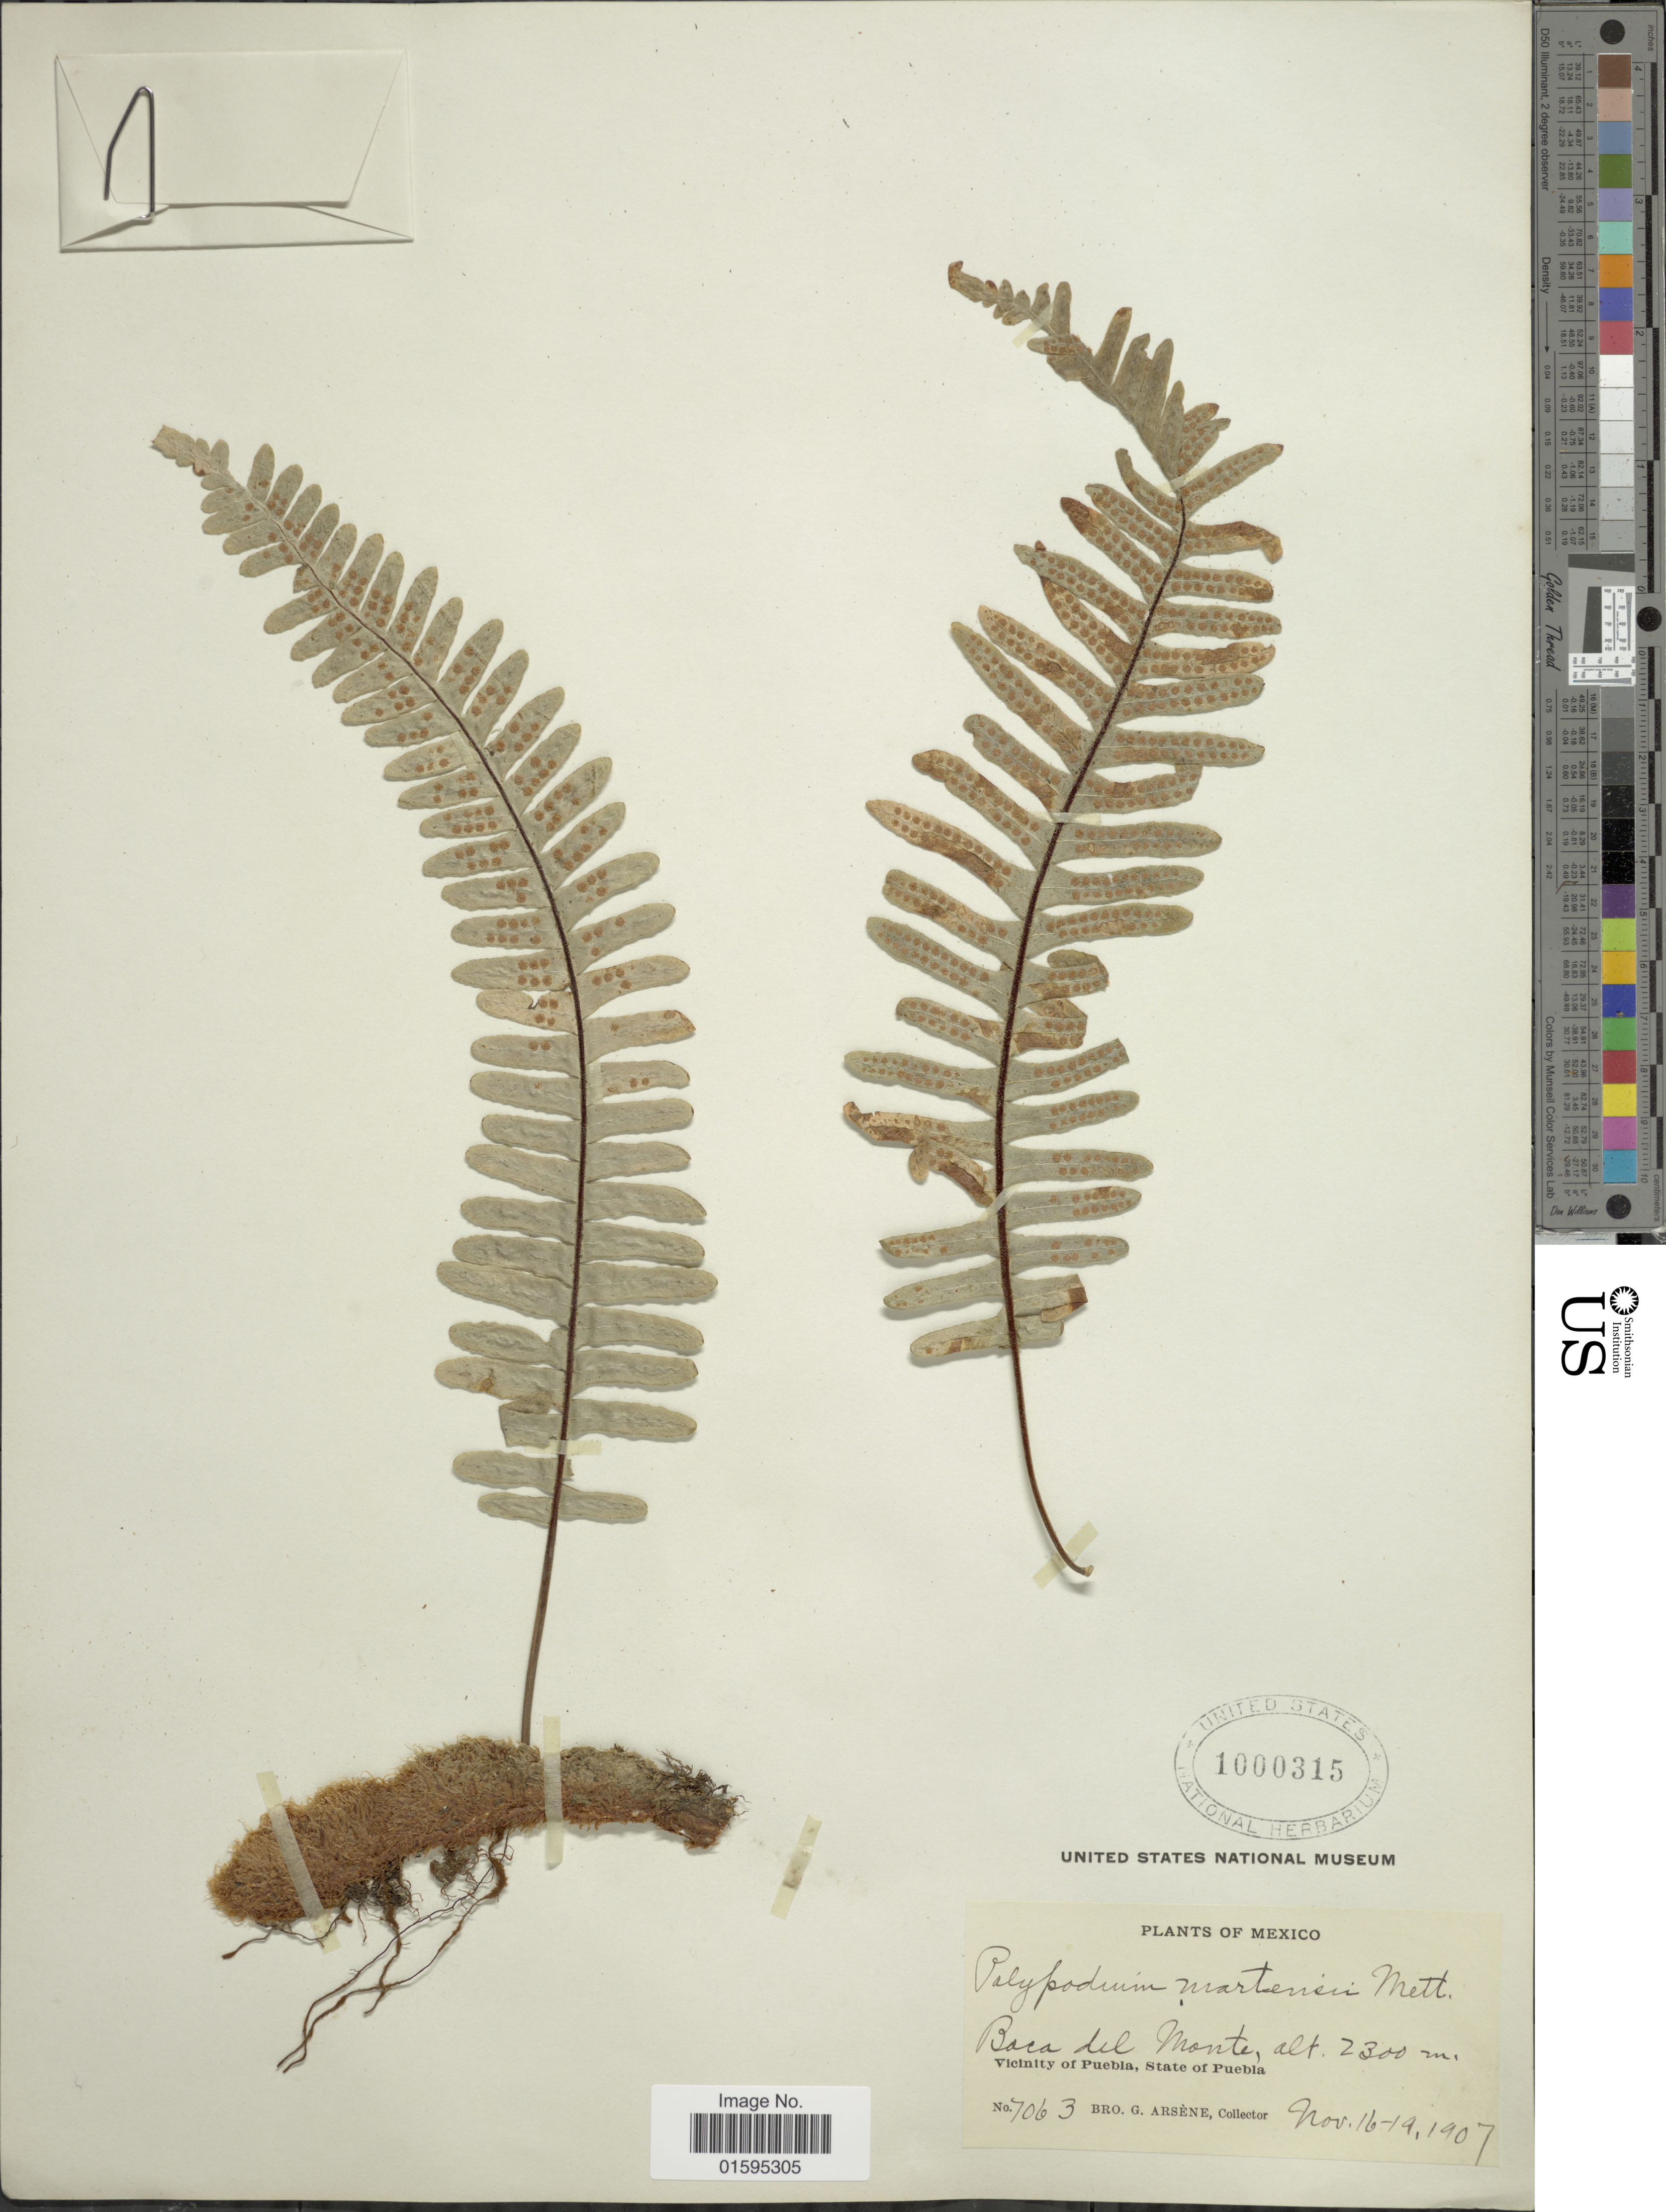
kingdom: Plantae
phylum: Tracheophyta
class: Polypodiopsida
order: Polypodiales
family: Polypodiaceae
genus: Polypodium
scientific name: Polypodium martensii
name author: Mett.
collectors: Bro. G. Arsène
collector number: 7063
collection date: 1907-11-16/1907-11-19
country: Mexico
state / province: Puebla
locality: Boca del Monte, Vicinity of Puebla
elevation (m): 2300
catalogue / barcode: US 1000315